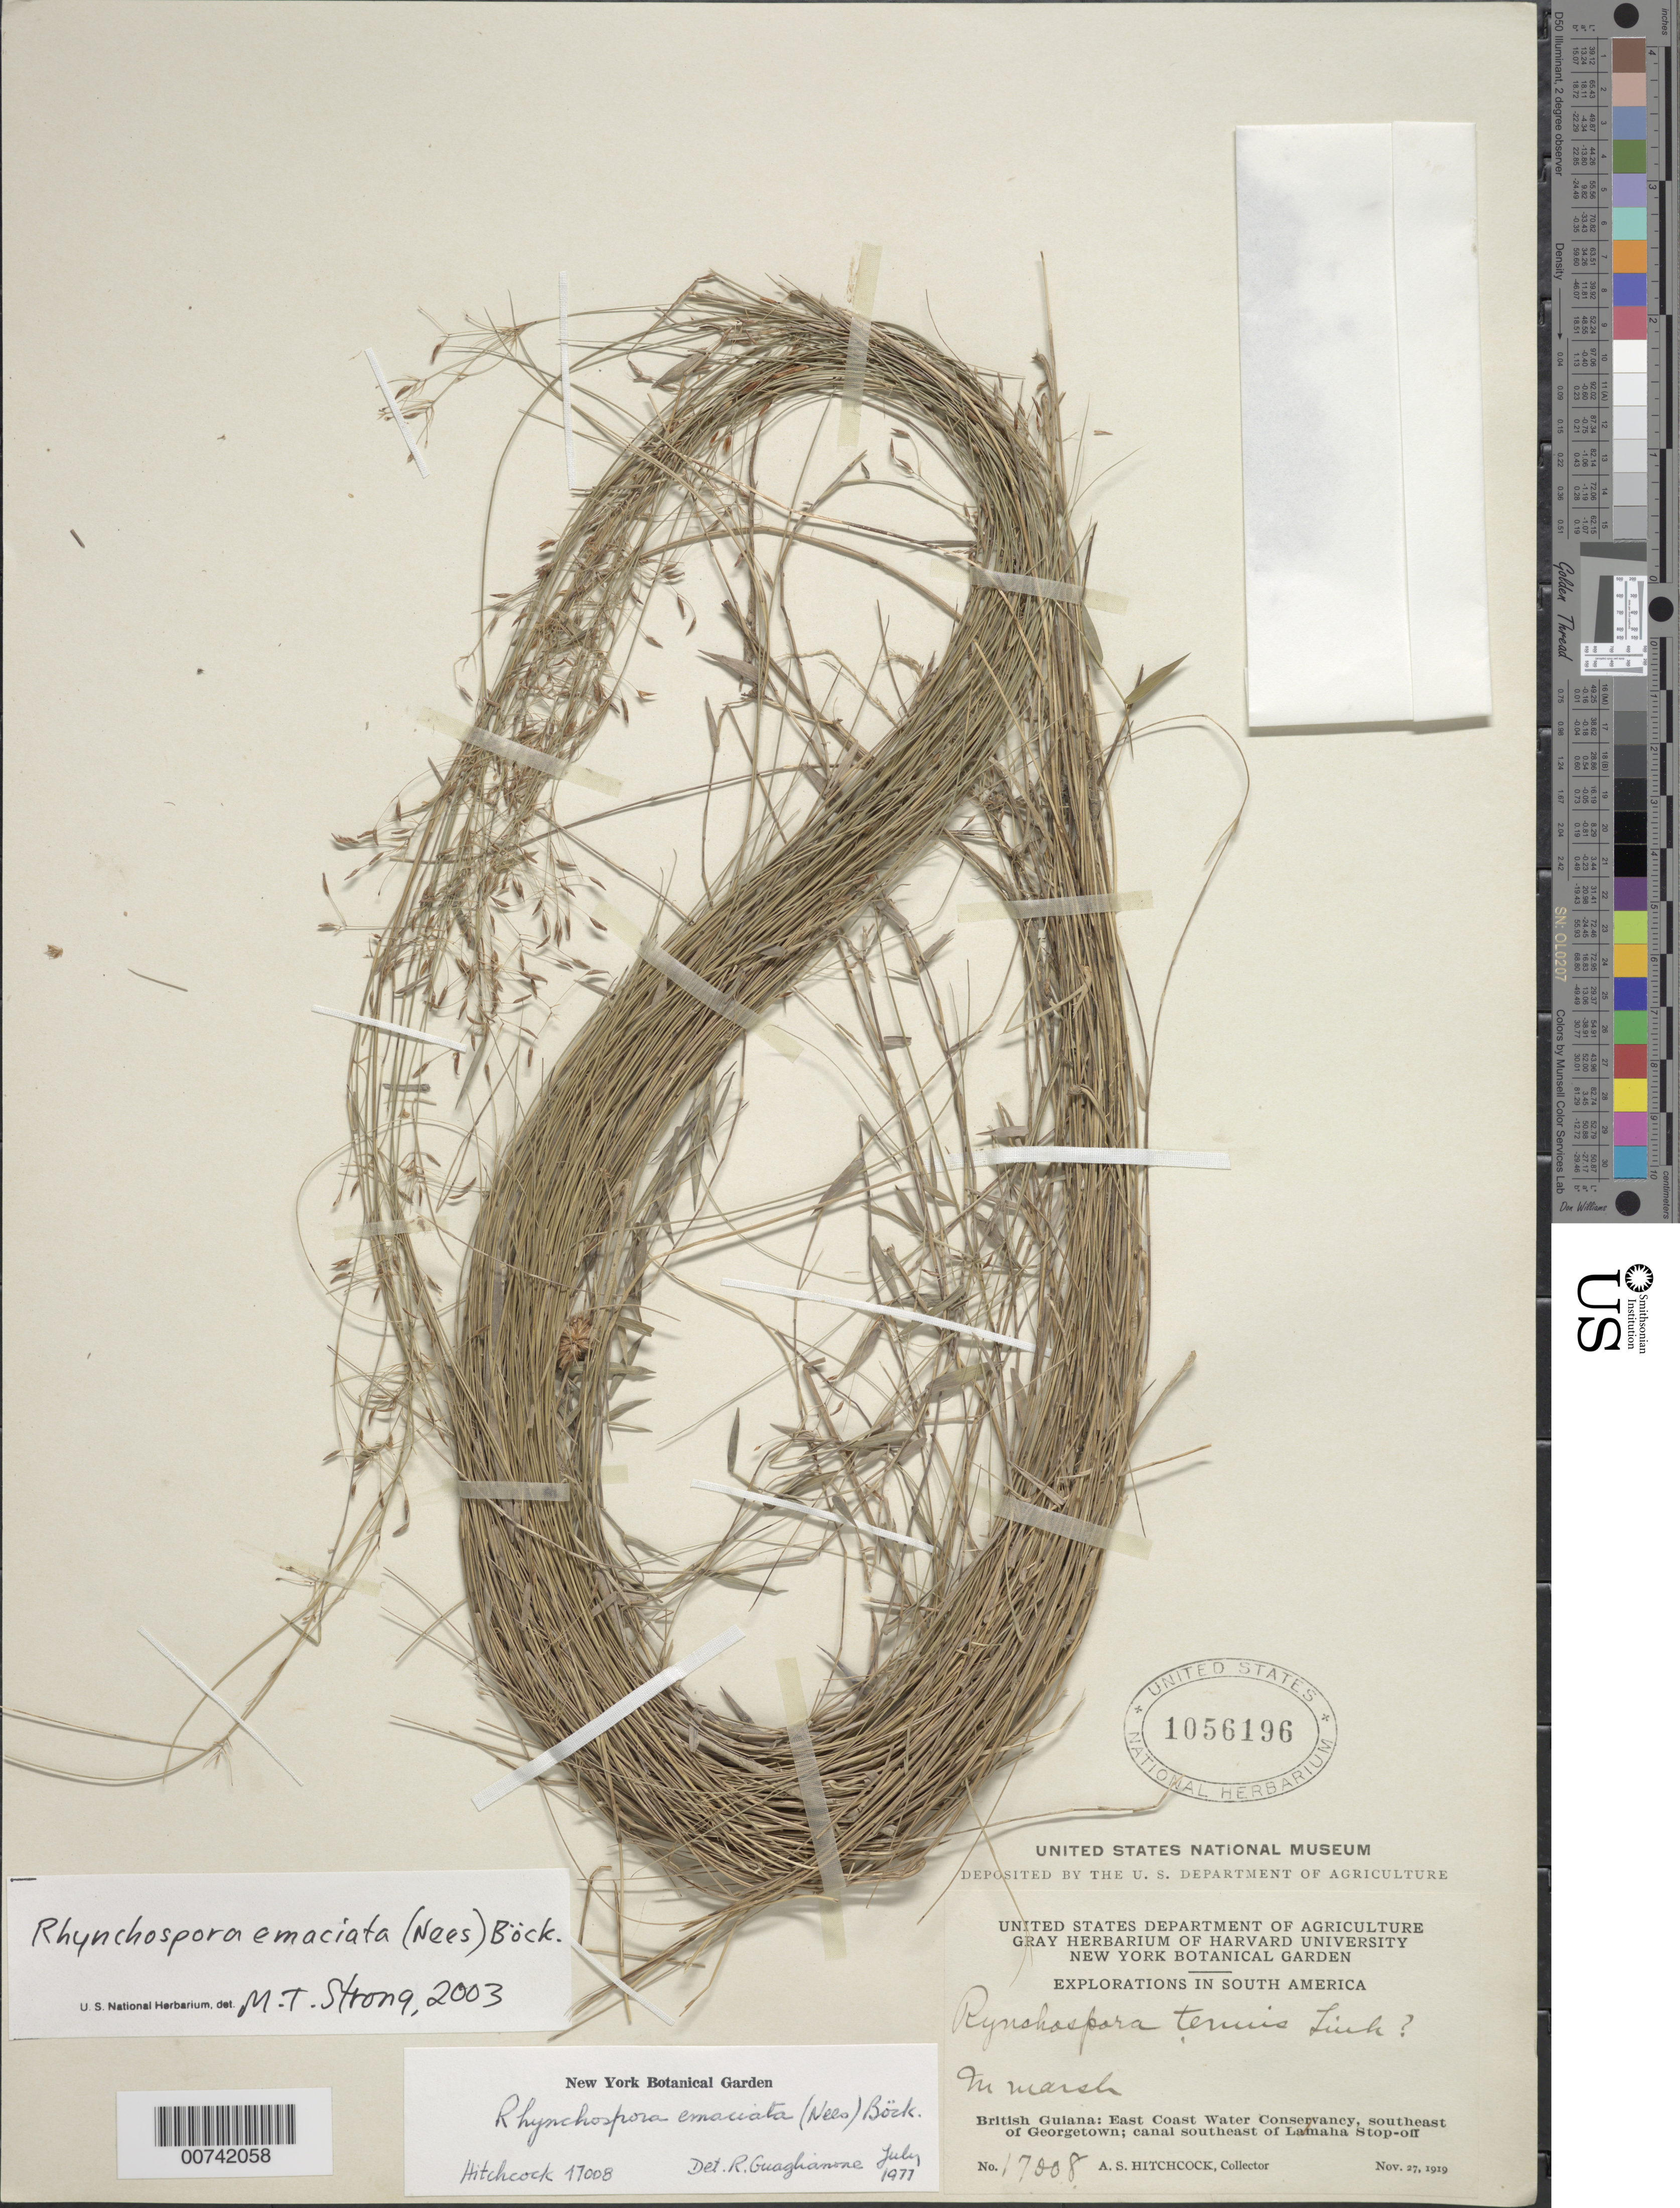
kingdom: Plantae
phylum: Tracheophyta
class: Liliopsida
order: Poales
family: Cyperaceae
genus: Rhynchospora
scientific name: Rhynchospora emaciata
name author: (Nees) Boeckeler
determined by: Strong, M. T., (US), Smithsonian Institution - National Museum of Natural History (UNITED STATES)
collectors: A. S. Hitchcock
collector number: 17008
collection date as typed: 27-Nov-19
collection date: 1919-11-27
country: Guyana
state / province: Demerara-Mahaica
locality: Georgetown, SE of, East Coast Water Conservancy, Lamaha Stop-Off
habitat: Marsh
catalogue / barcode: US 1056196